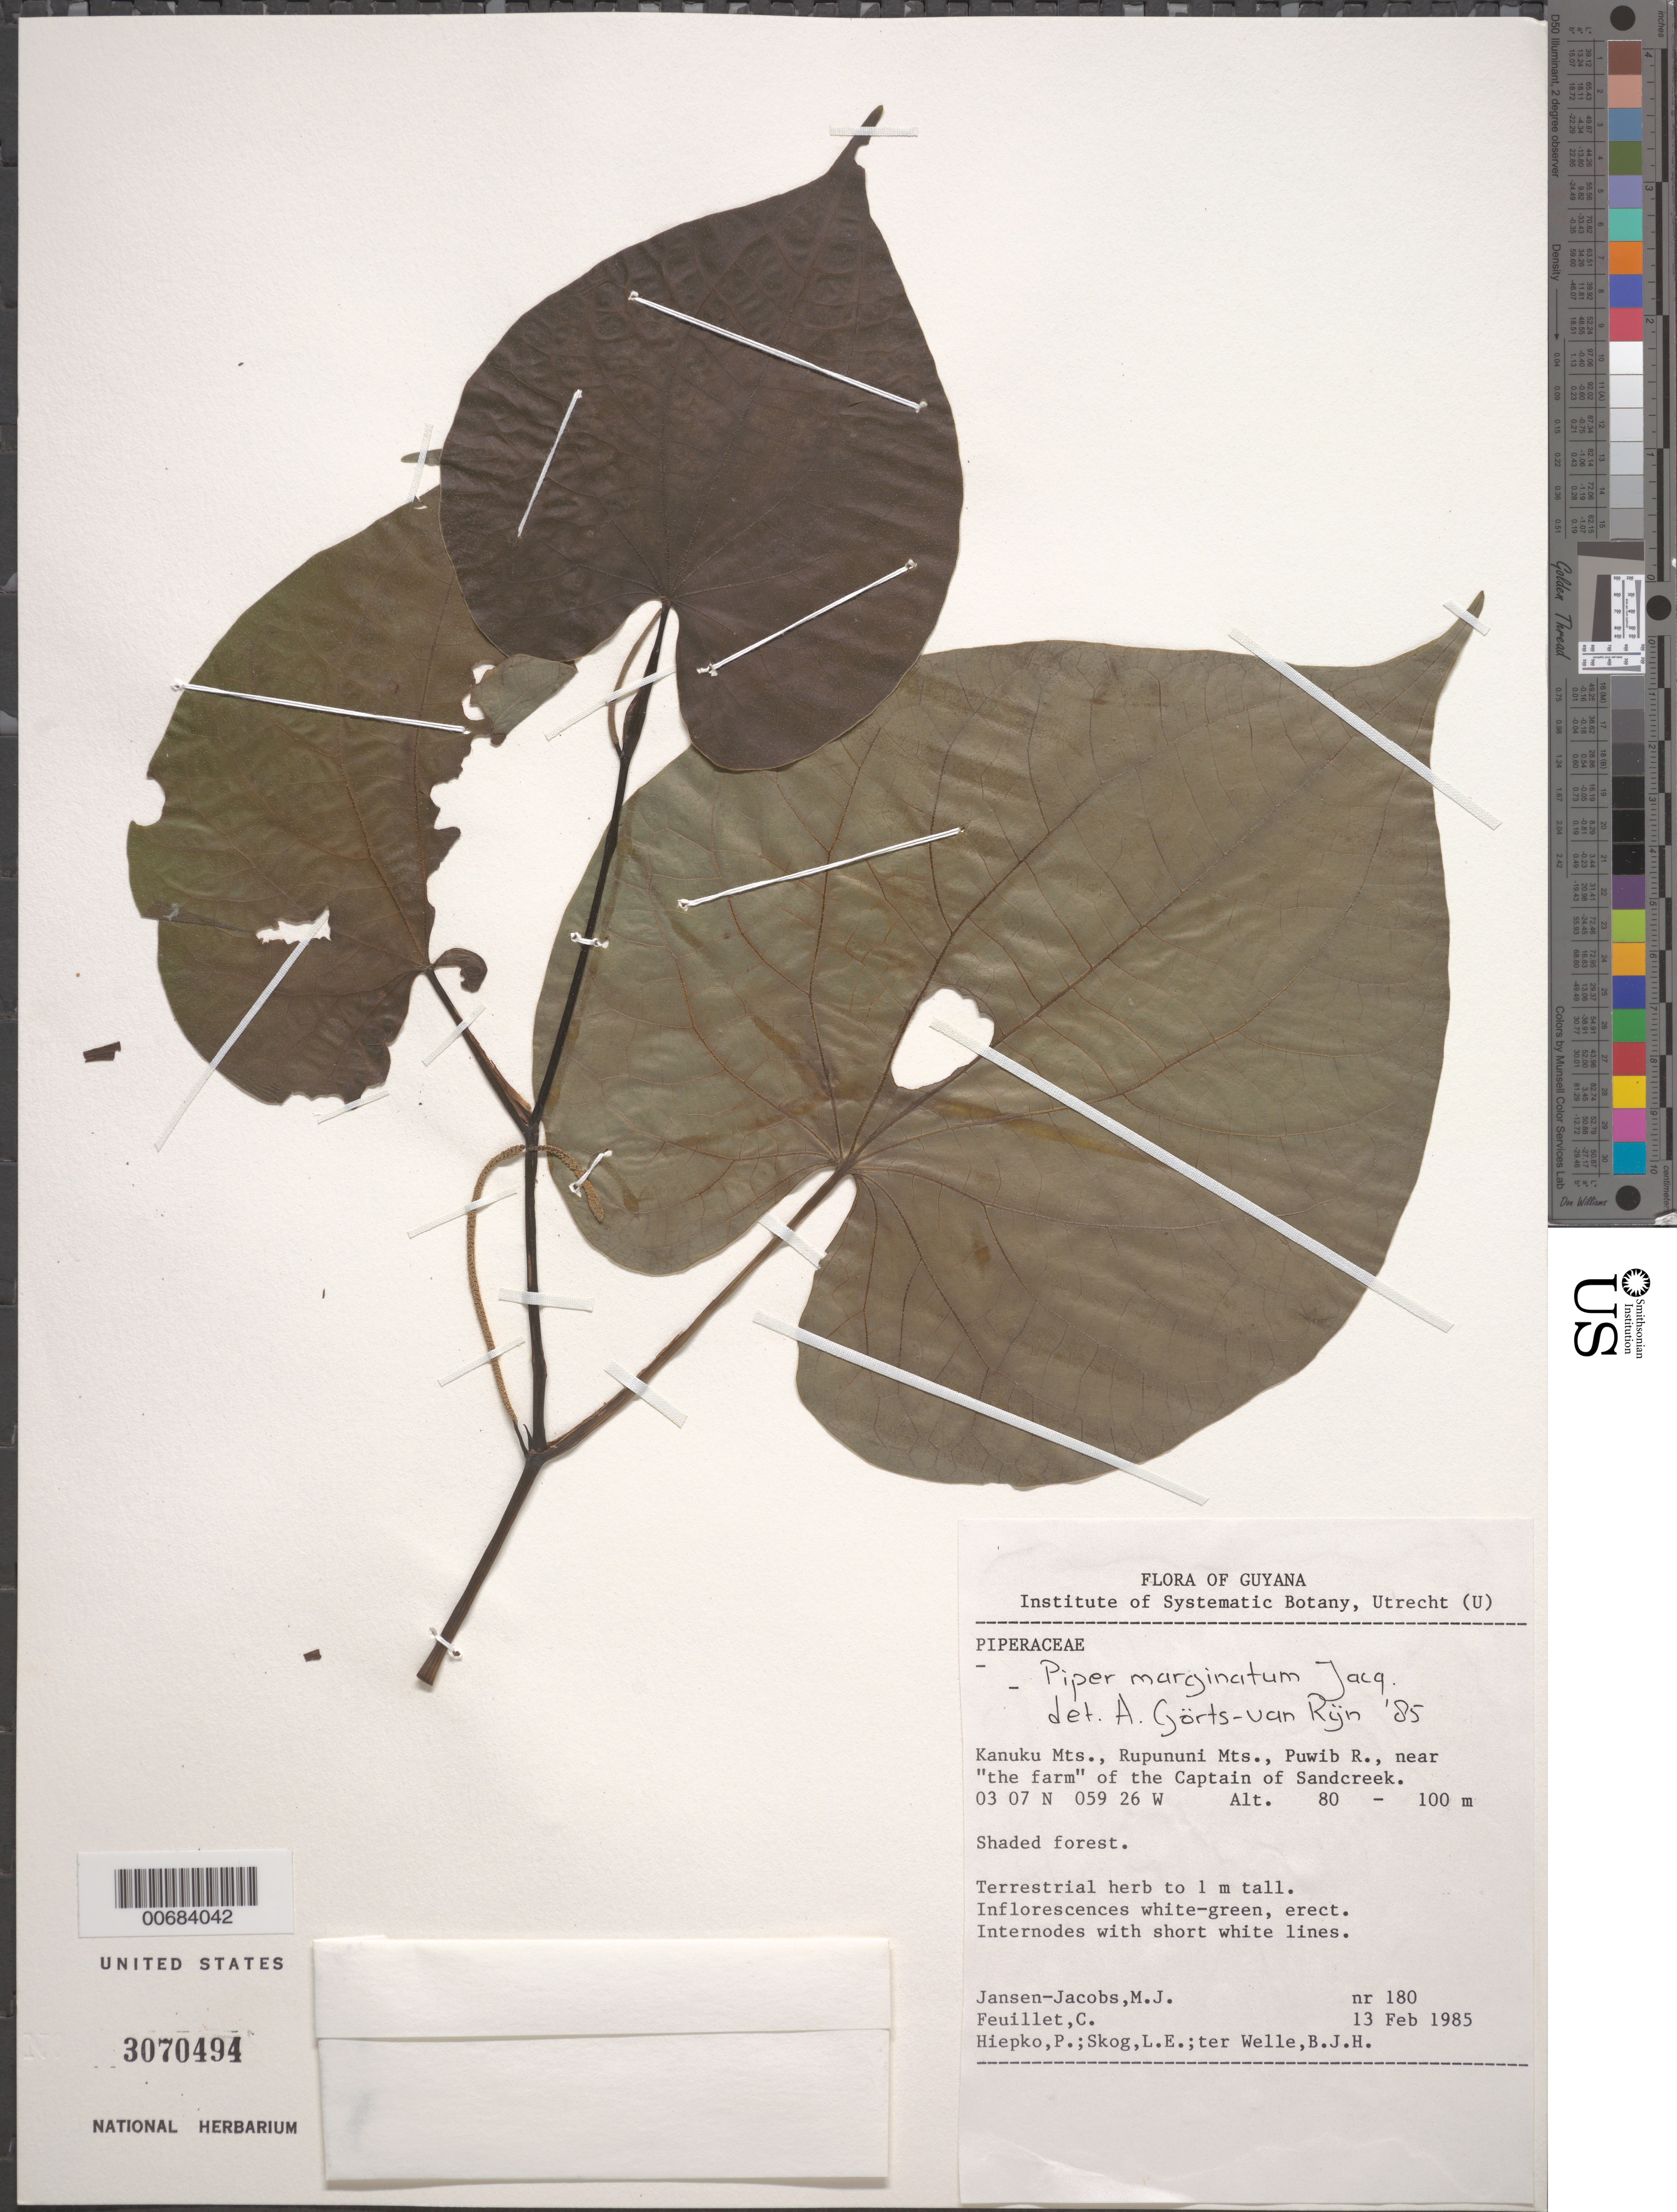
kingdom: Plantae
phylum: Tracheophyta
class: Magnoliopsida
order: Piperales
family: Piperaceae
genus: Piper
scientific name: Piper marginatum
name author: Jacq.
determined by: Görts-van Rijn, A. R. A.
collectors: M. J. Jansen-Jacobs, C. Feuillet, P. H. Hiepko, L. E. Skog & B. Welle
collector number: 180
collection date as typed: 13-Feb-85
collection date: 1985-02-13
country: Guyana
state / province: U. Takutu-U. Essequibo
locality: Kanuku Mts., Rupununi R., Puwib R. near "the farm" of the Captain of Sandcreek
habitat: Shaded forest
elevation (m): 80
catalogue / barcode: US 3070494